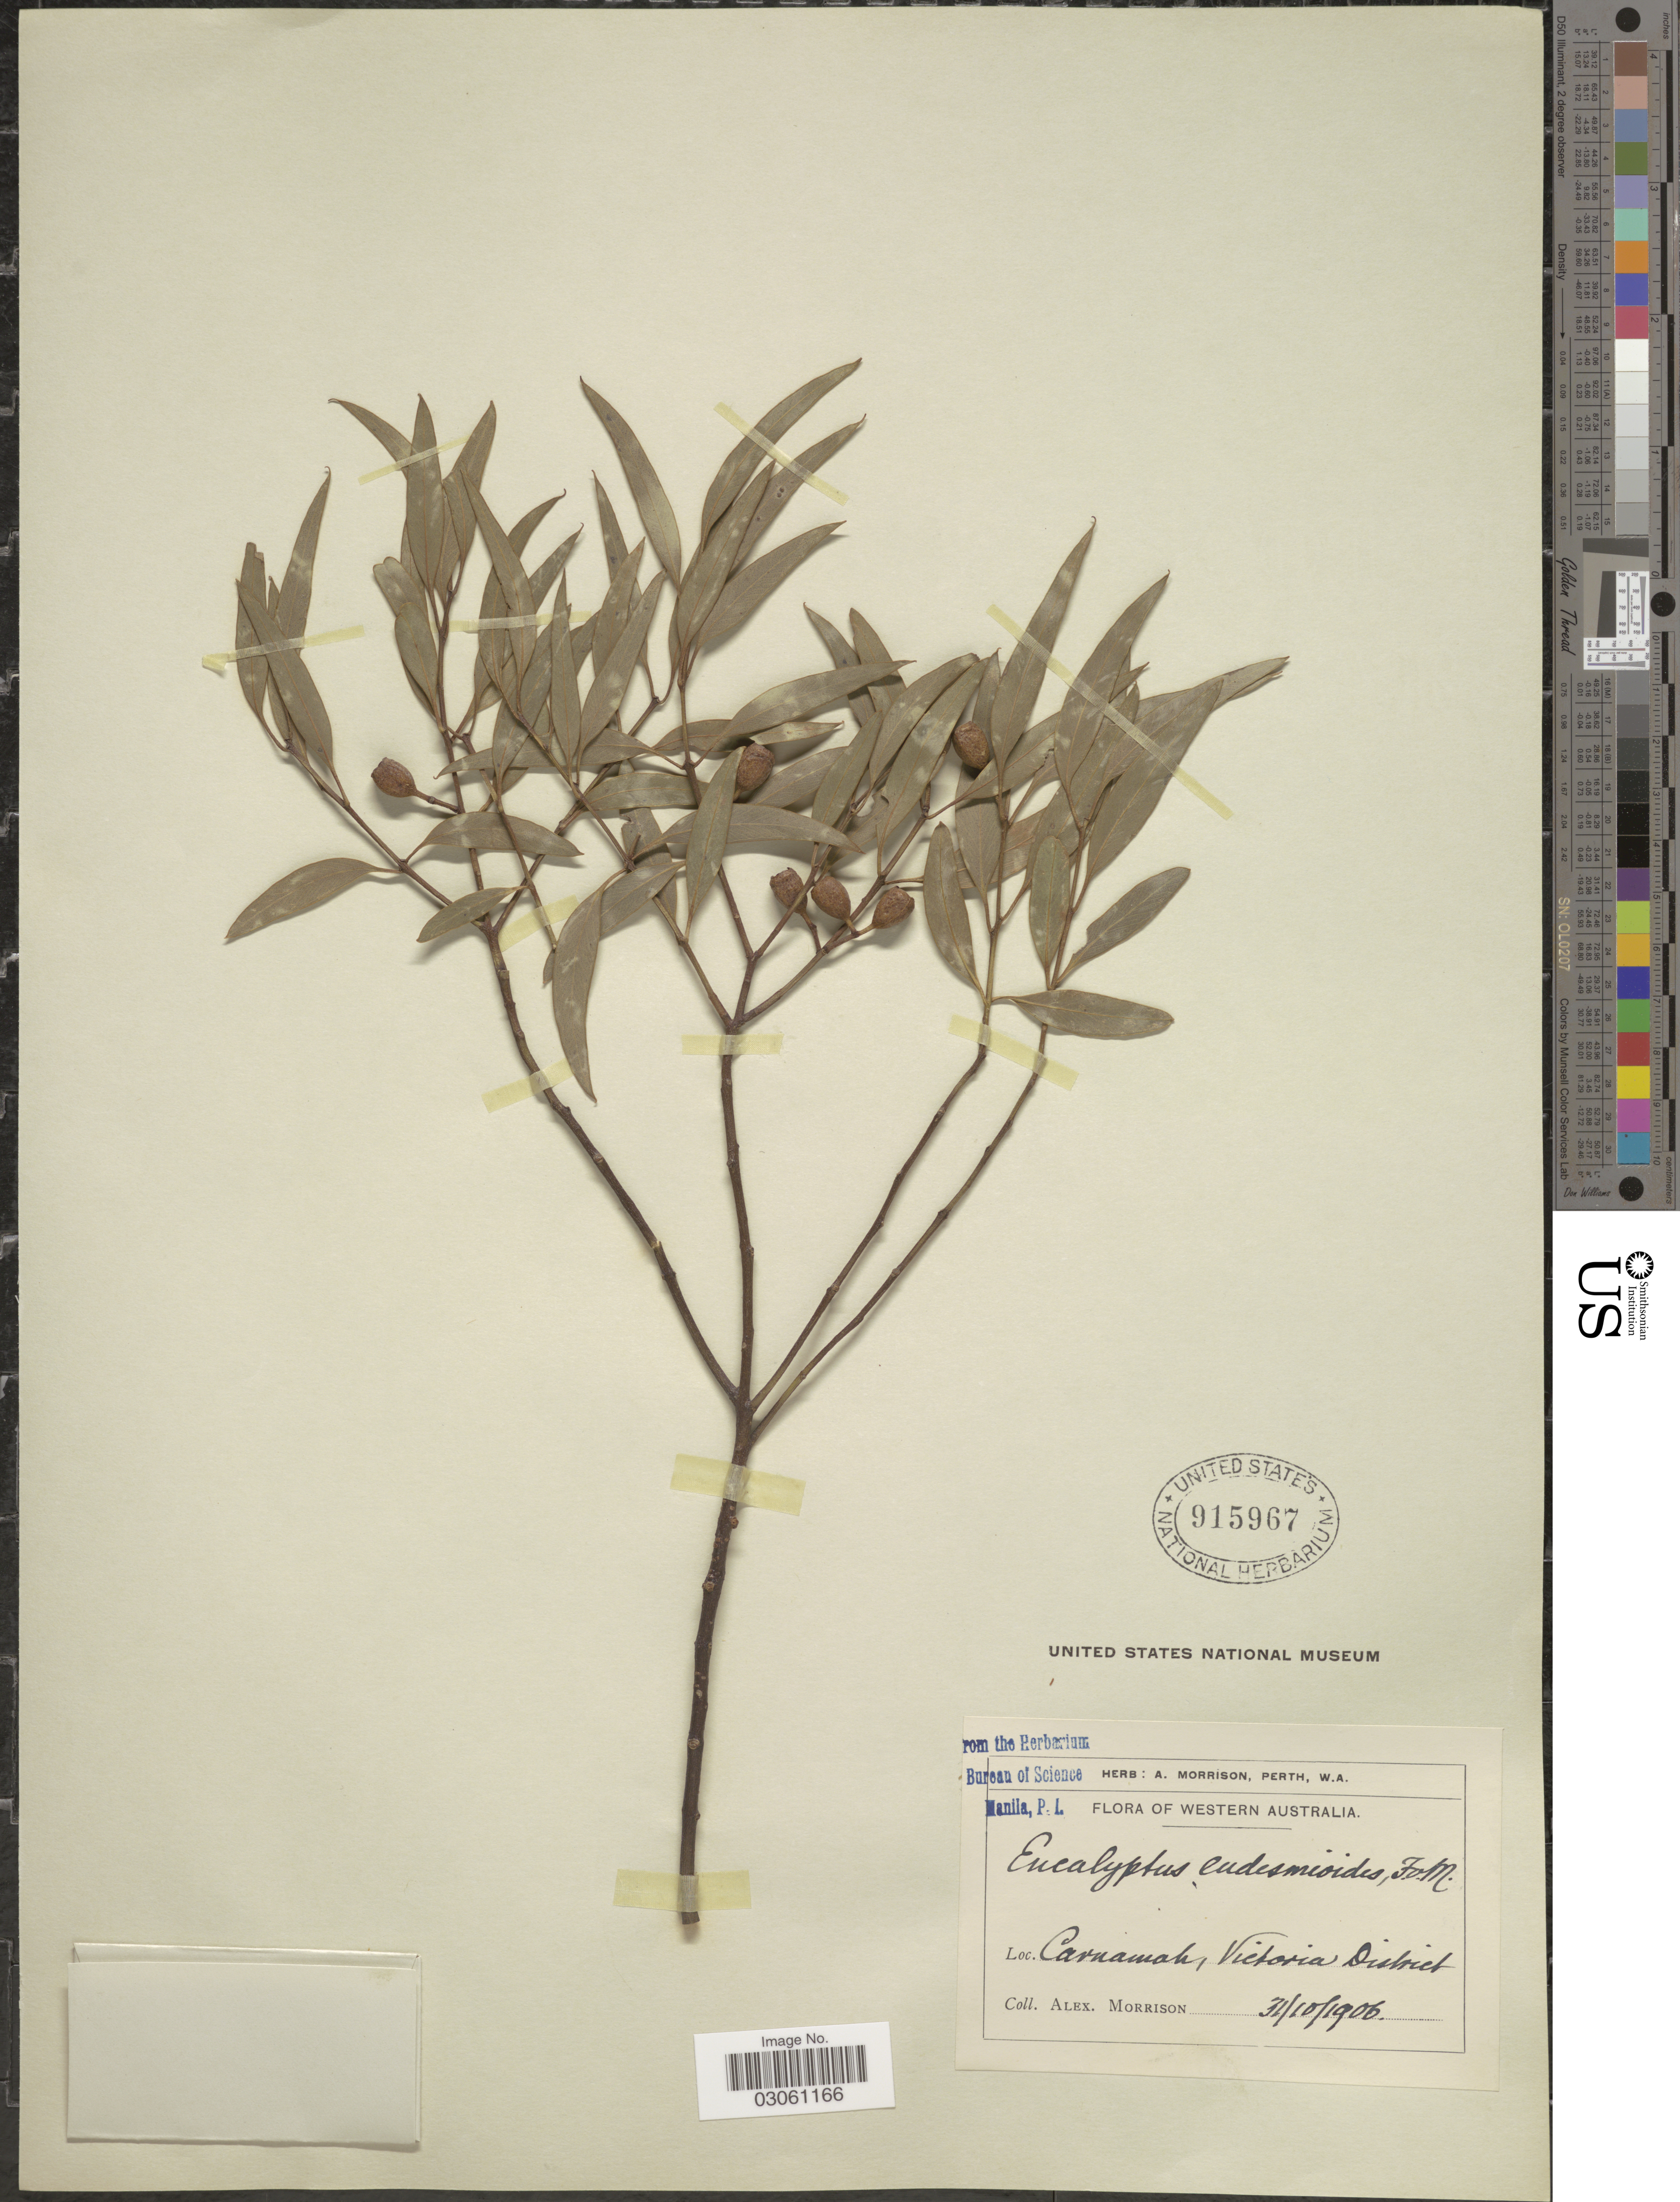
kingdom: Plantae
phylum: Tracheophyta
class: Magnoliopsida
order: Myrtales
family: Myrtaceae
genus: Eucalyptus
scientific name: Eucalyptus eudesmioides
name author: F. Muell.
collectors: A. Morrison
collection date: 1906-10-31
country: Australia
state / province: Western Australia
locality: Carnamah, Victoria District.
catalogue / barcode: US 915967